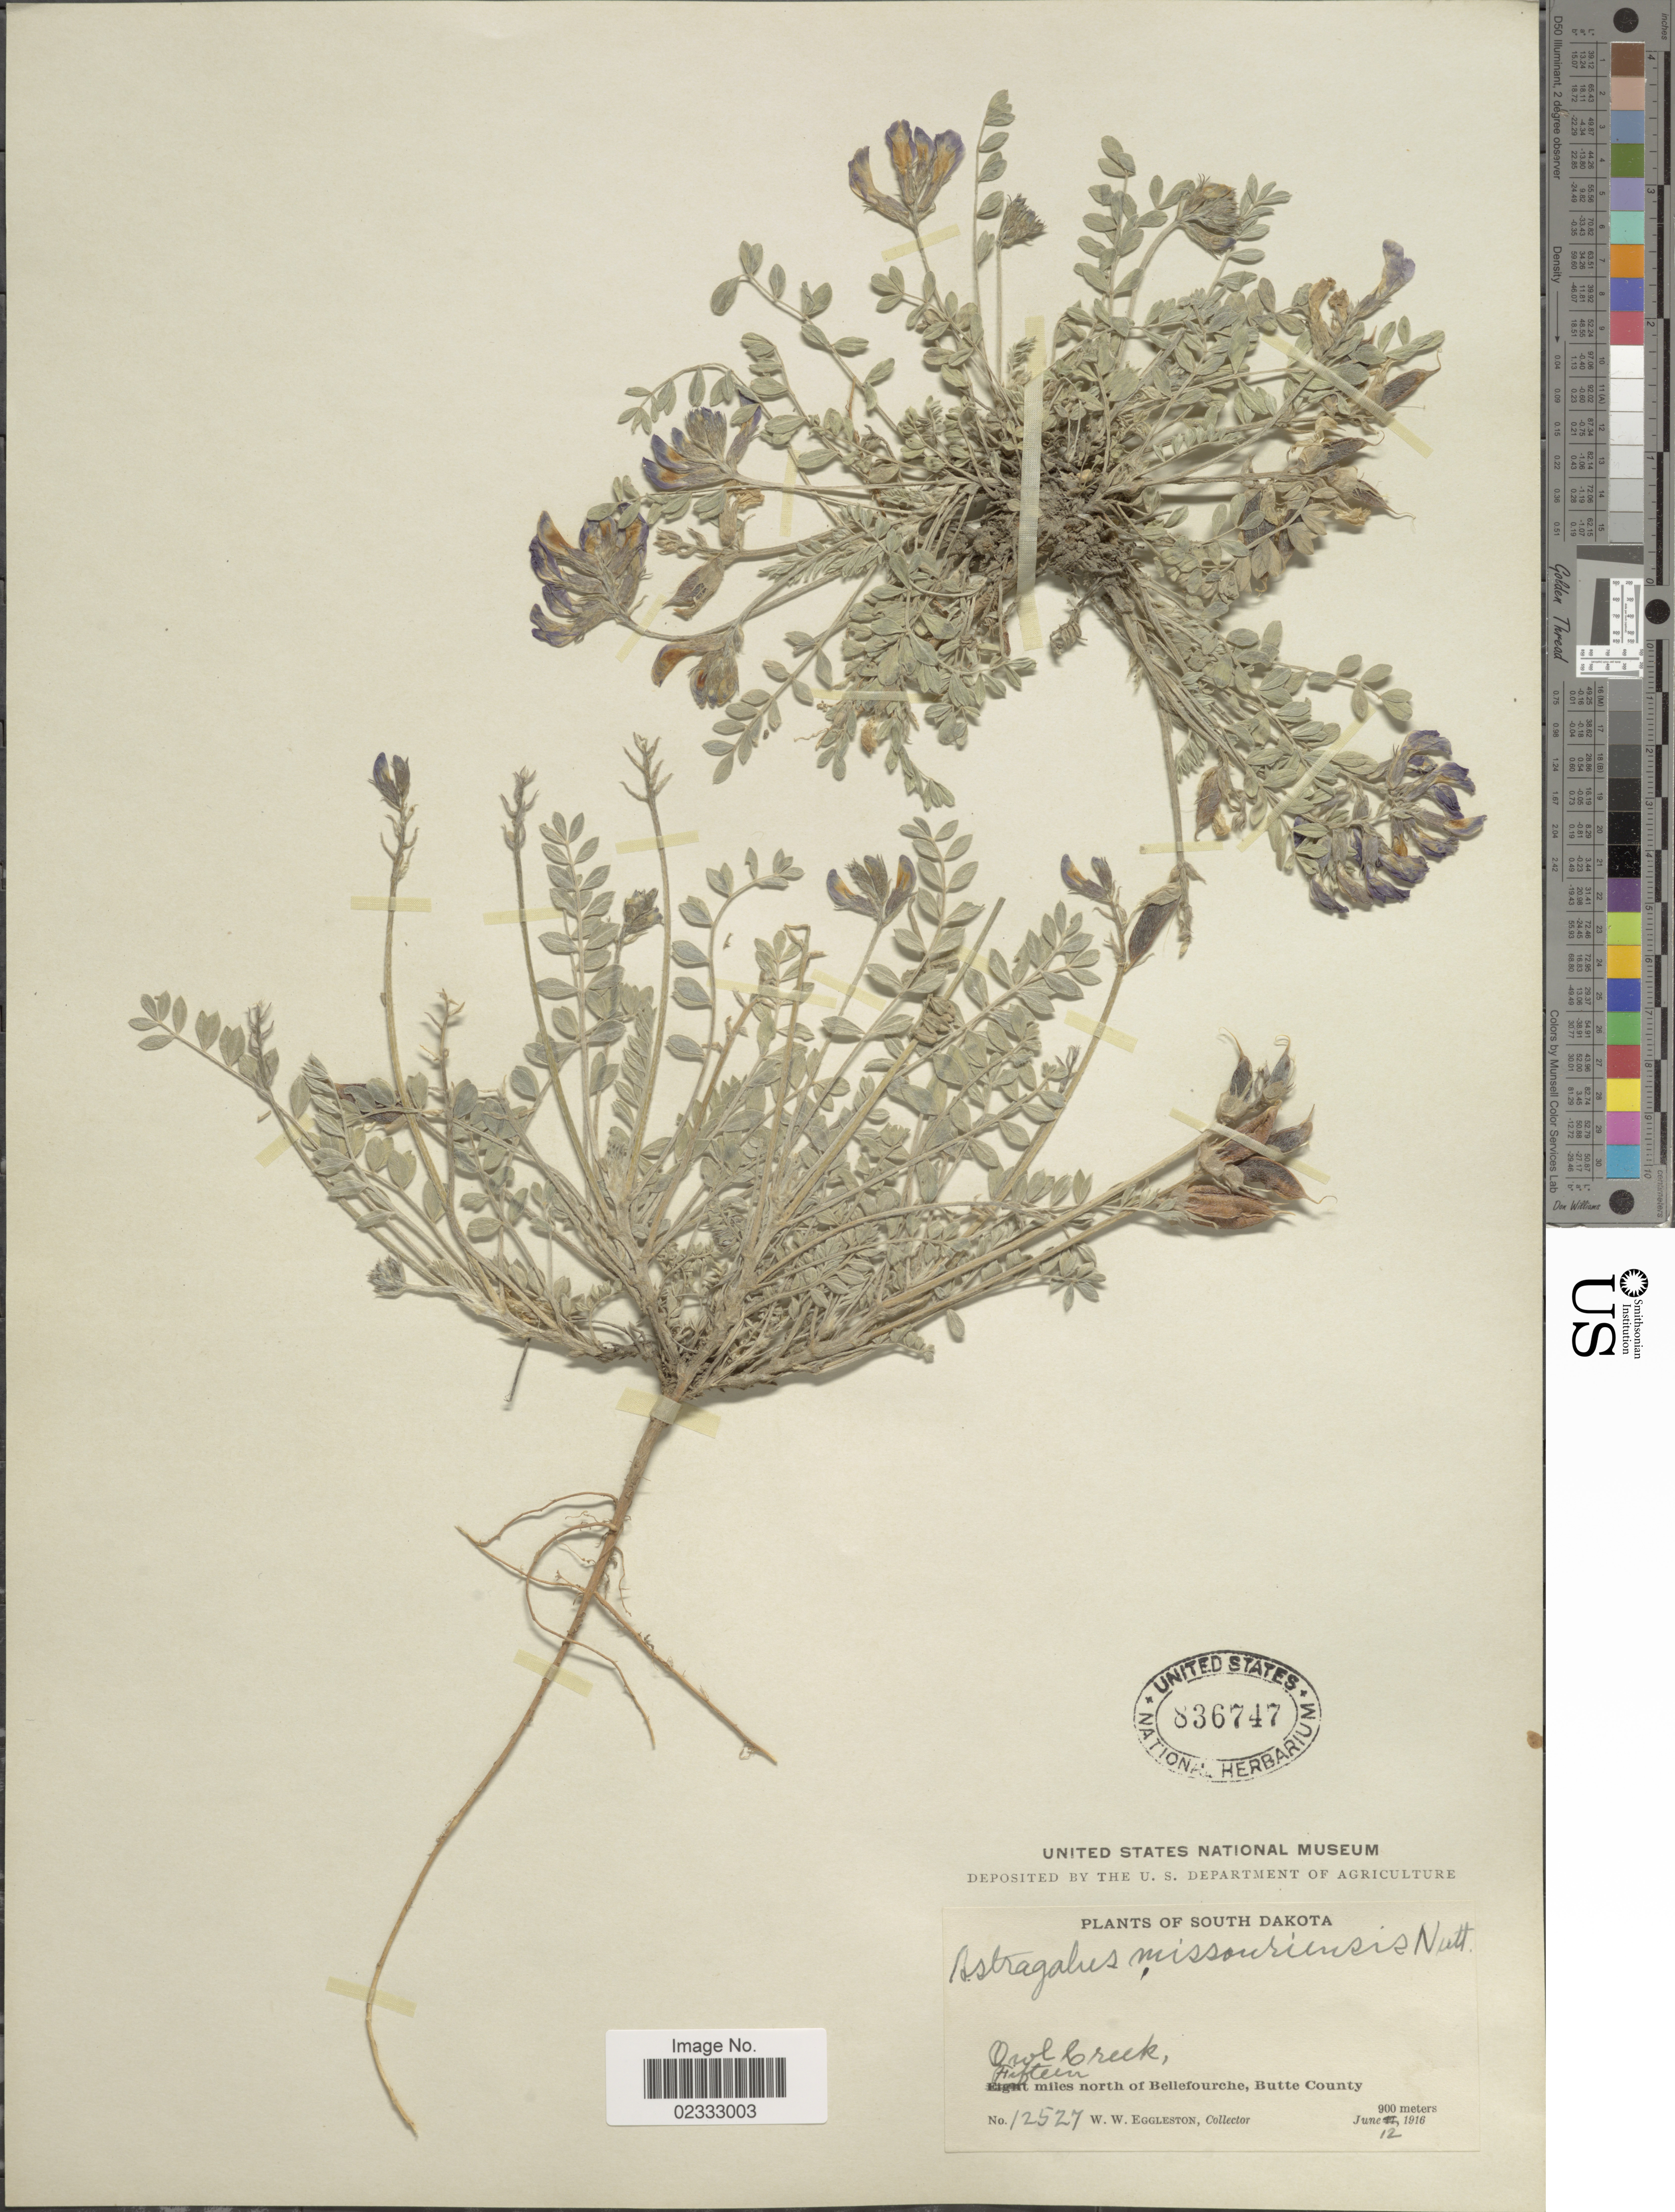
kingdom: Plantae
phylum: Tracheophyta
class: Magnoliopsida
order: Fabales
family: Fabaceae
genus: Astragalus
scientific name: Astragalus missouriensis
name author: Nutt.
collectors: W. W. Eggleston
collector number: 12527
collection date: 1916-06-12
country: United States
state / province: South Dakota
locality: Owl Creek, Fifteen miles north of Bellefourche, Butte County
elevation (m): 900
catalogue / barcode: US 836747